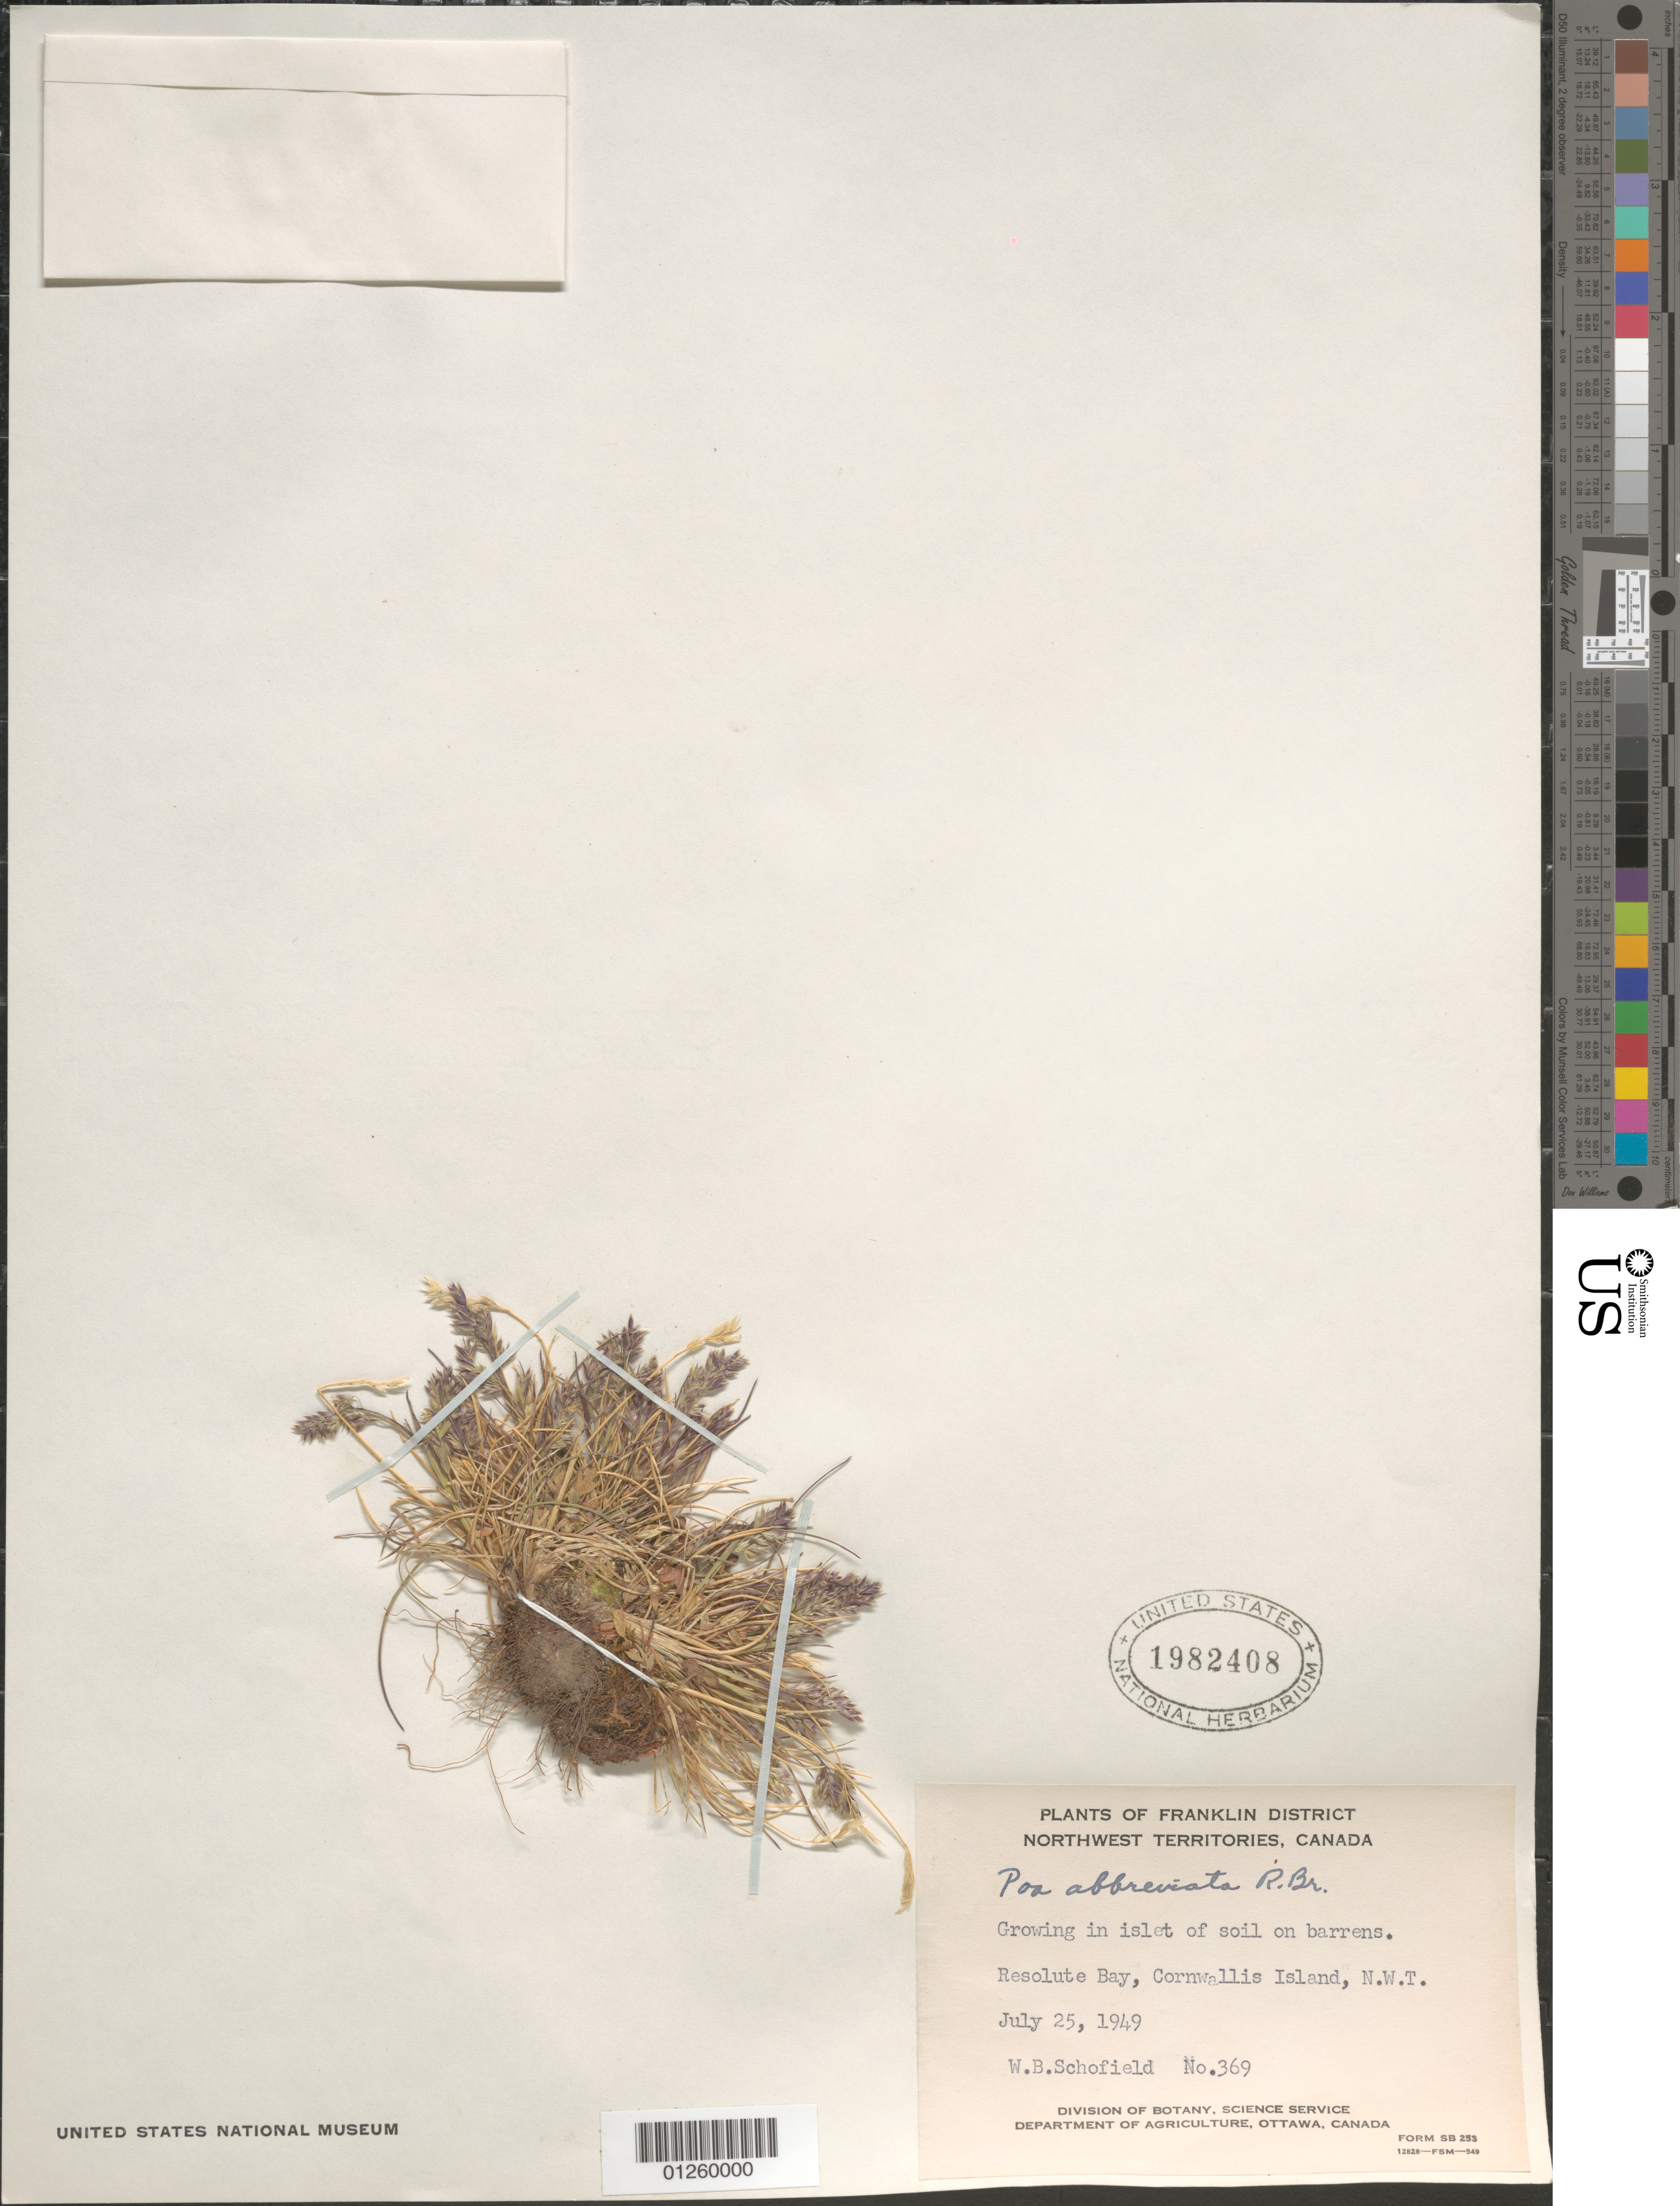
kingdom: Plantae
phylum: Tracheophyta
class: Liliopsida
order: Poales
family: Poaceae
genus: Poa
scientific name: Poa abbreviata subsp. abbreviata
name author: R. Br.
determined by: Soreng, Robert J., Research Associate (BOT), Smithsonian Institution - National Museum of Natural History (UNITED STATES)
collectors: W. Schofield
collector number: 369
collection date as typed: July 25, 1949.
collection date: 1949-07-25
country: Canada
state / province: Northwest Territories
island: Cornwallis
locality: Resolute Bay, Cornwallis Island, N.W.T.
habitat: Growing in islet of soil on barrens.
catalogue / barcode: US 1982408